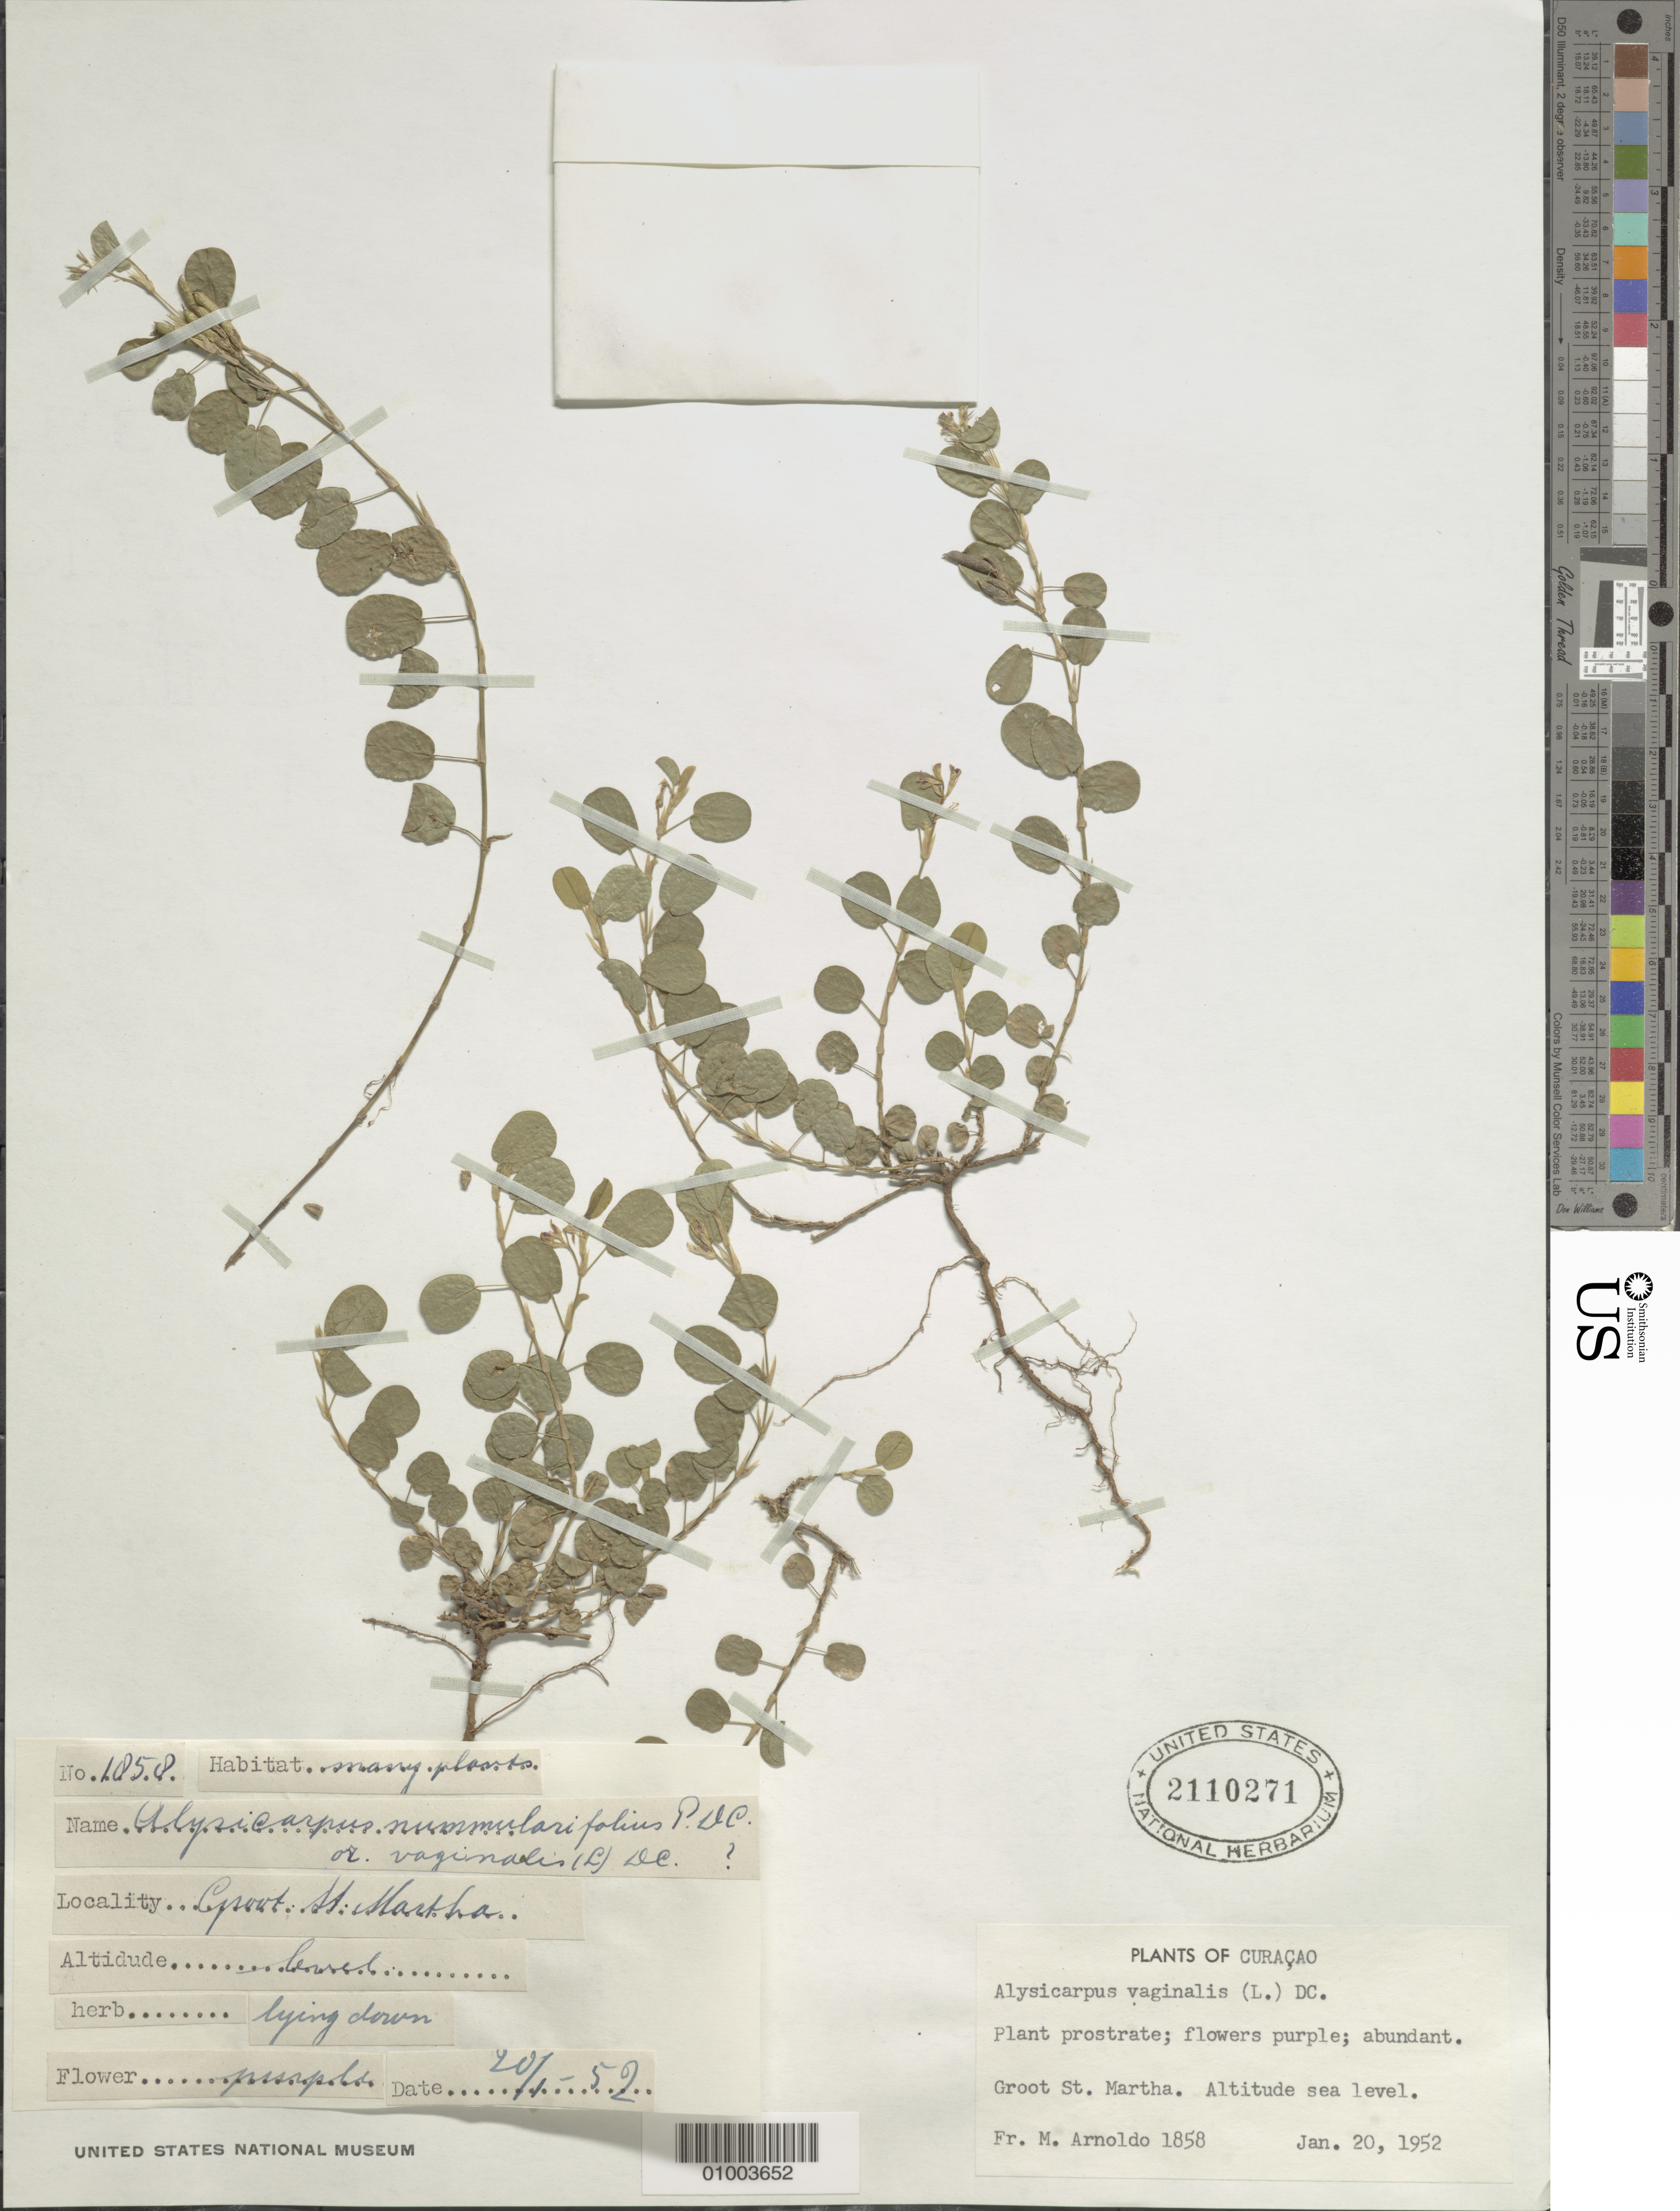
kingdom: Plantae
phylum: Tracheophyta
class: Magnoliopsida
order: Fabales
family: Fabaceae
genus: Alysicarpus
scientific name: Alysicarpus vaginalis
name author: (L.) DC.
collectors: N. Arnoldo-Broeders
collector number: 1858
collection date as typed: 20 Jan 1952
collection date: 1952-01-20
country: Curaçao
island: Curaçao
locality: Groot St. martha. Altitude sea level. Plant prostrate; flowers purple; abundant.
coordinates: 0 N, 0 E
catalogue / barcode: US 2110271